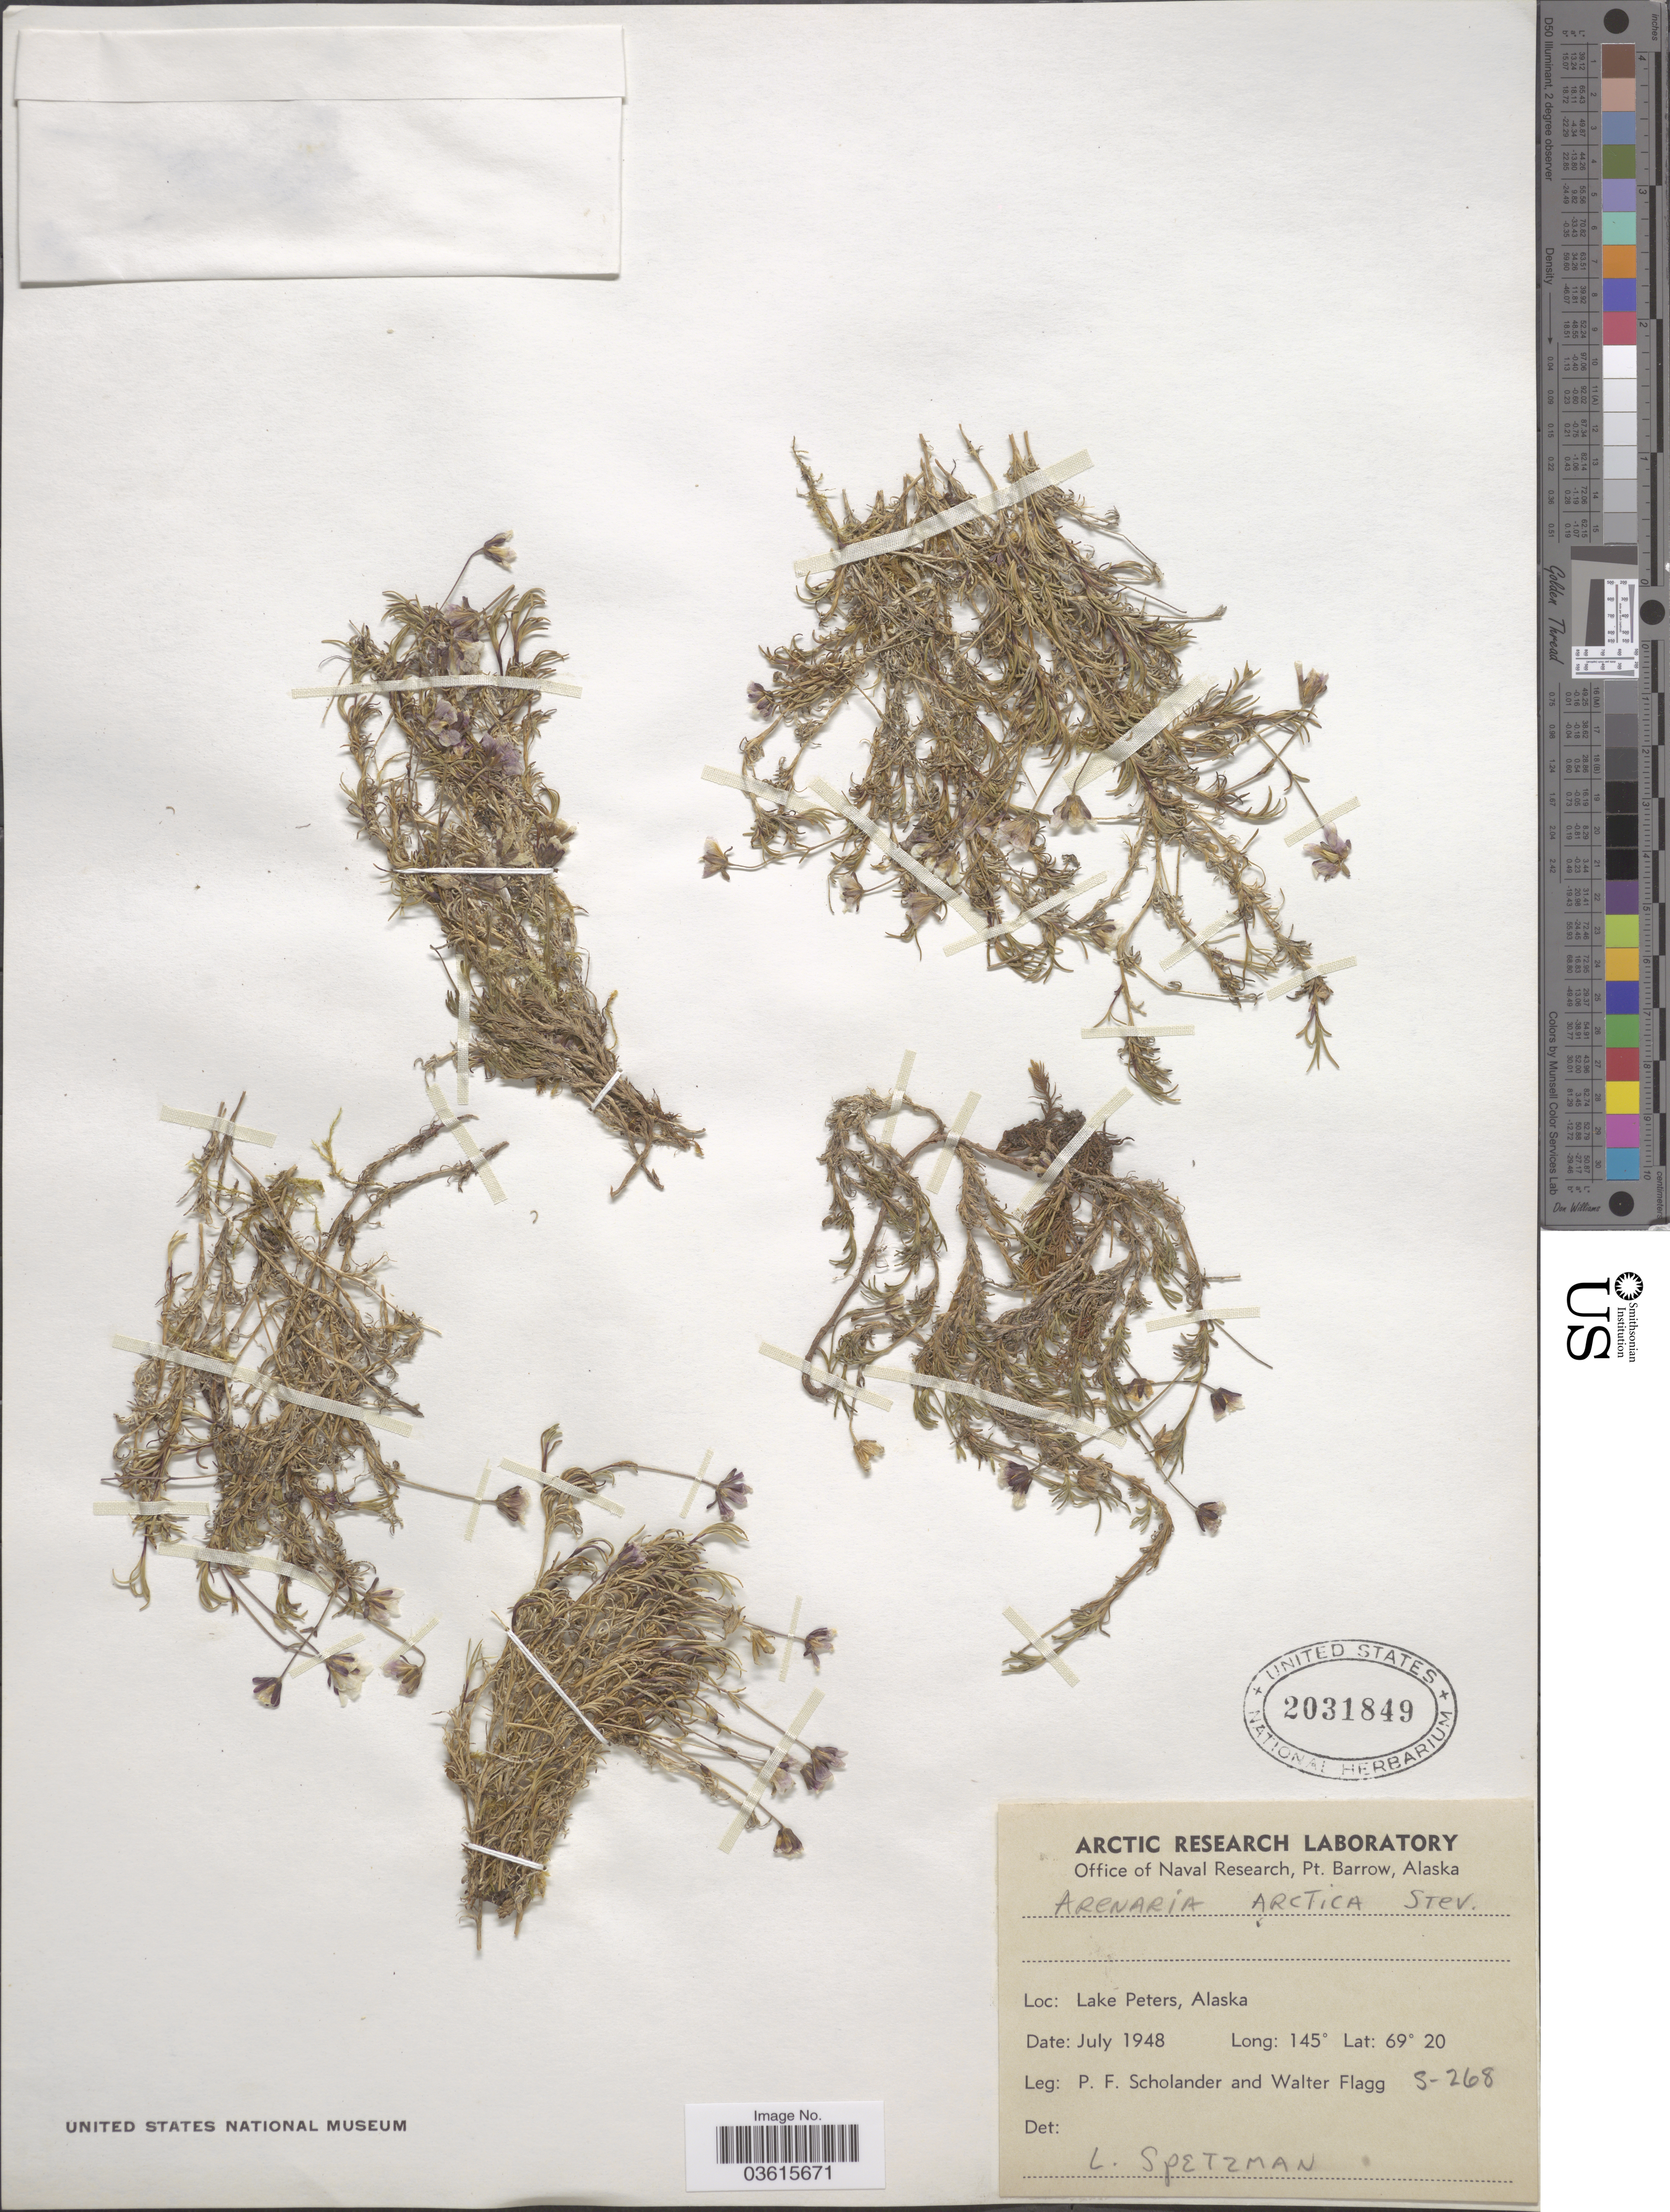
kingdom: Plantae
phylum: Tracheophyta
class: Magnoliopsida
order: Caryophyllales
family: Caryophyllaceae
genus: Cherleria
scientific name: Cherleria arctica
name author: (Steven ex Ser.) A.J. Moore & Dillenb.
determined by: Strong, M. T., (US), Smithsonian Institution - National Museum of Natural History (UNITED STATES)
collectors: P. Scholander & W. Flagg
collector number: S-268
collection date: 1948-07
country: United States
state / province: Alaska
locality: Lake Peters.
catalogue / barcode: US 2031849